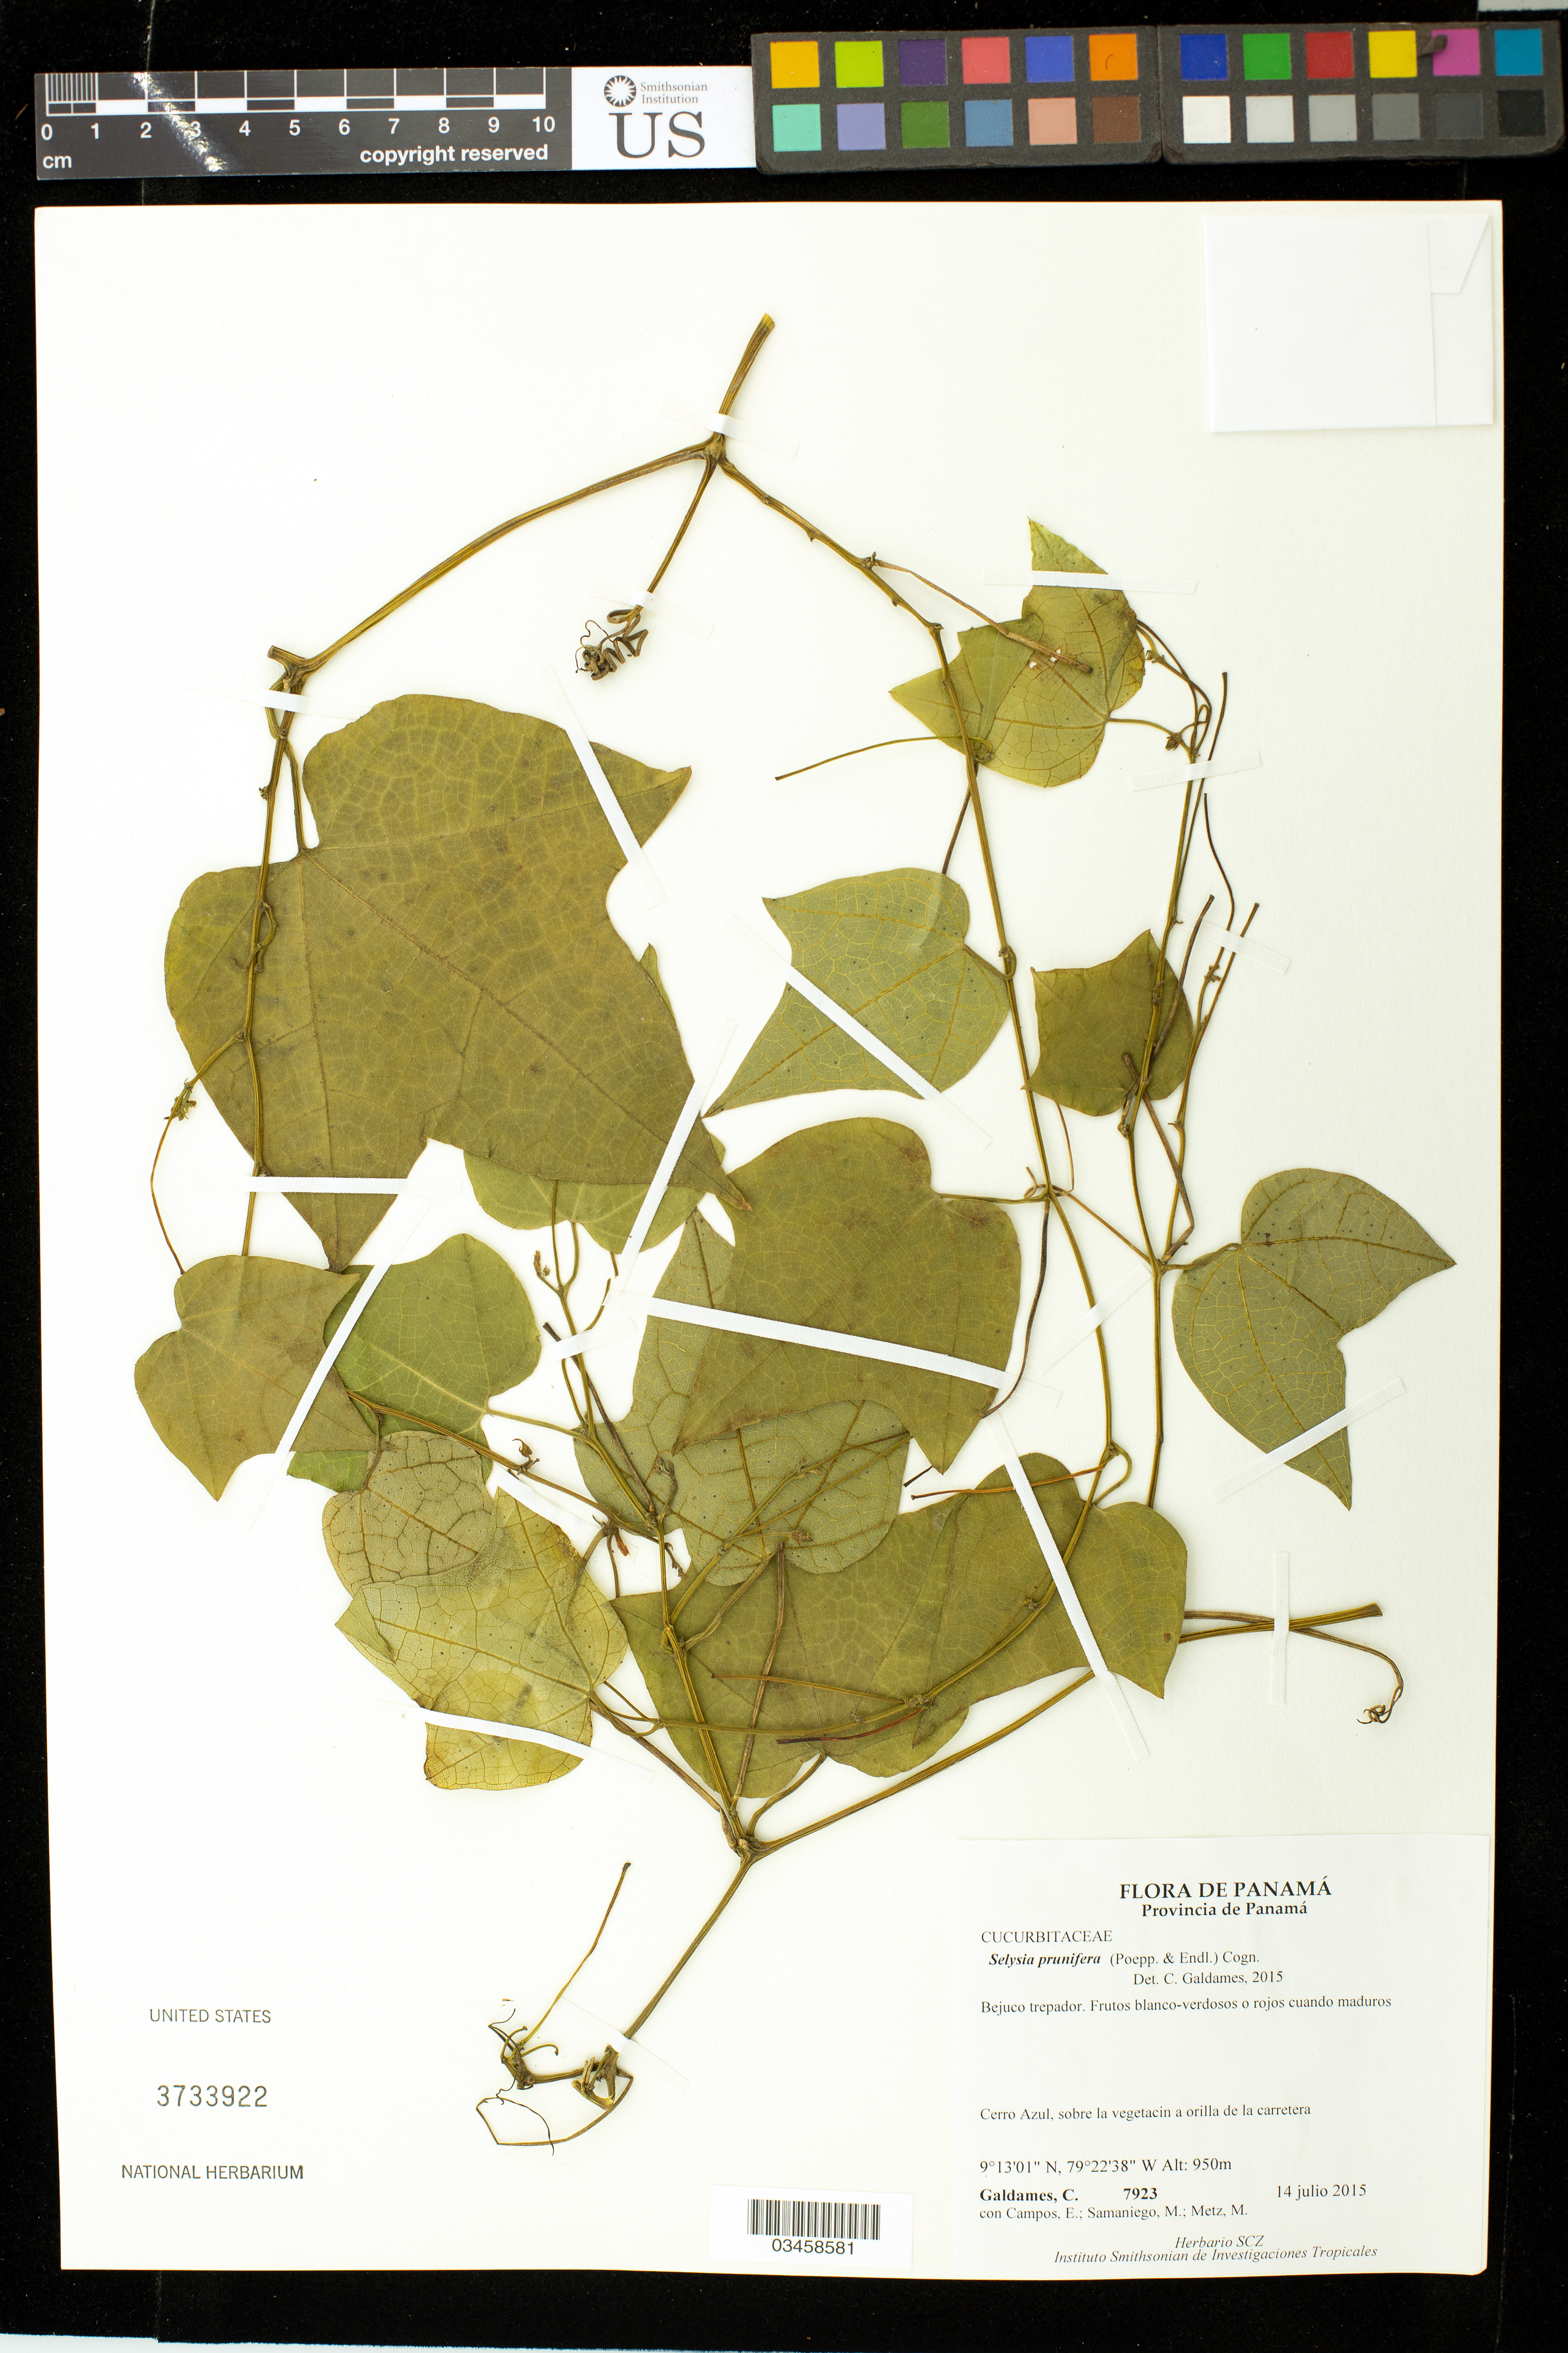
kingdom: Plantae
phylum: Tracheophyta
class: Magnoliopsida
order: Cucurbitales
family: Cucurbitaceae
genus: Selysia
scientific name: Selysia prunifera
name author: (Poepp. & Endl.) Cogn.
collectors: C. Galdames, E. Campos, M. Samaniego & M. Metz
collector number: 7923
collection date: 2015-07-14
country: Panama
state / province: Panamá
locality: Cerro Azul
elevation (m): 950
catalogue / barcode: US 3733922